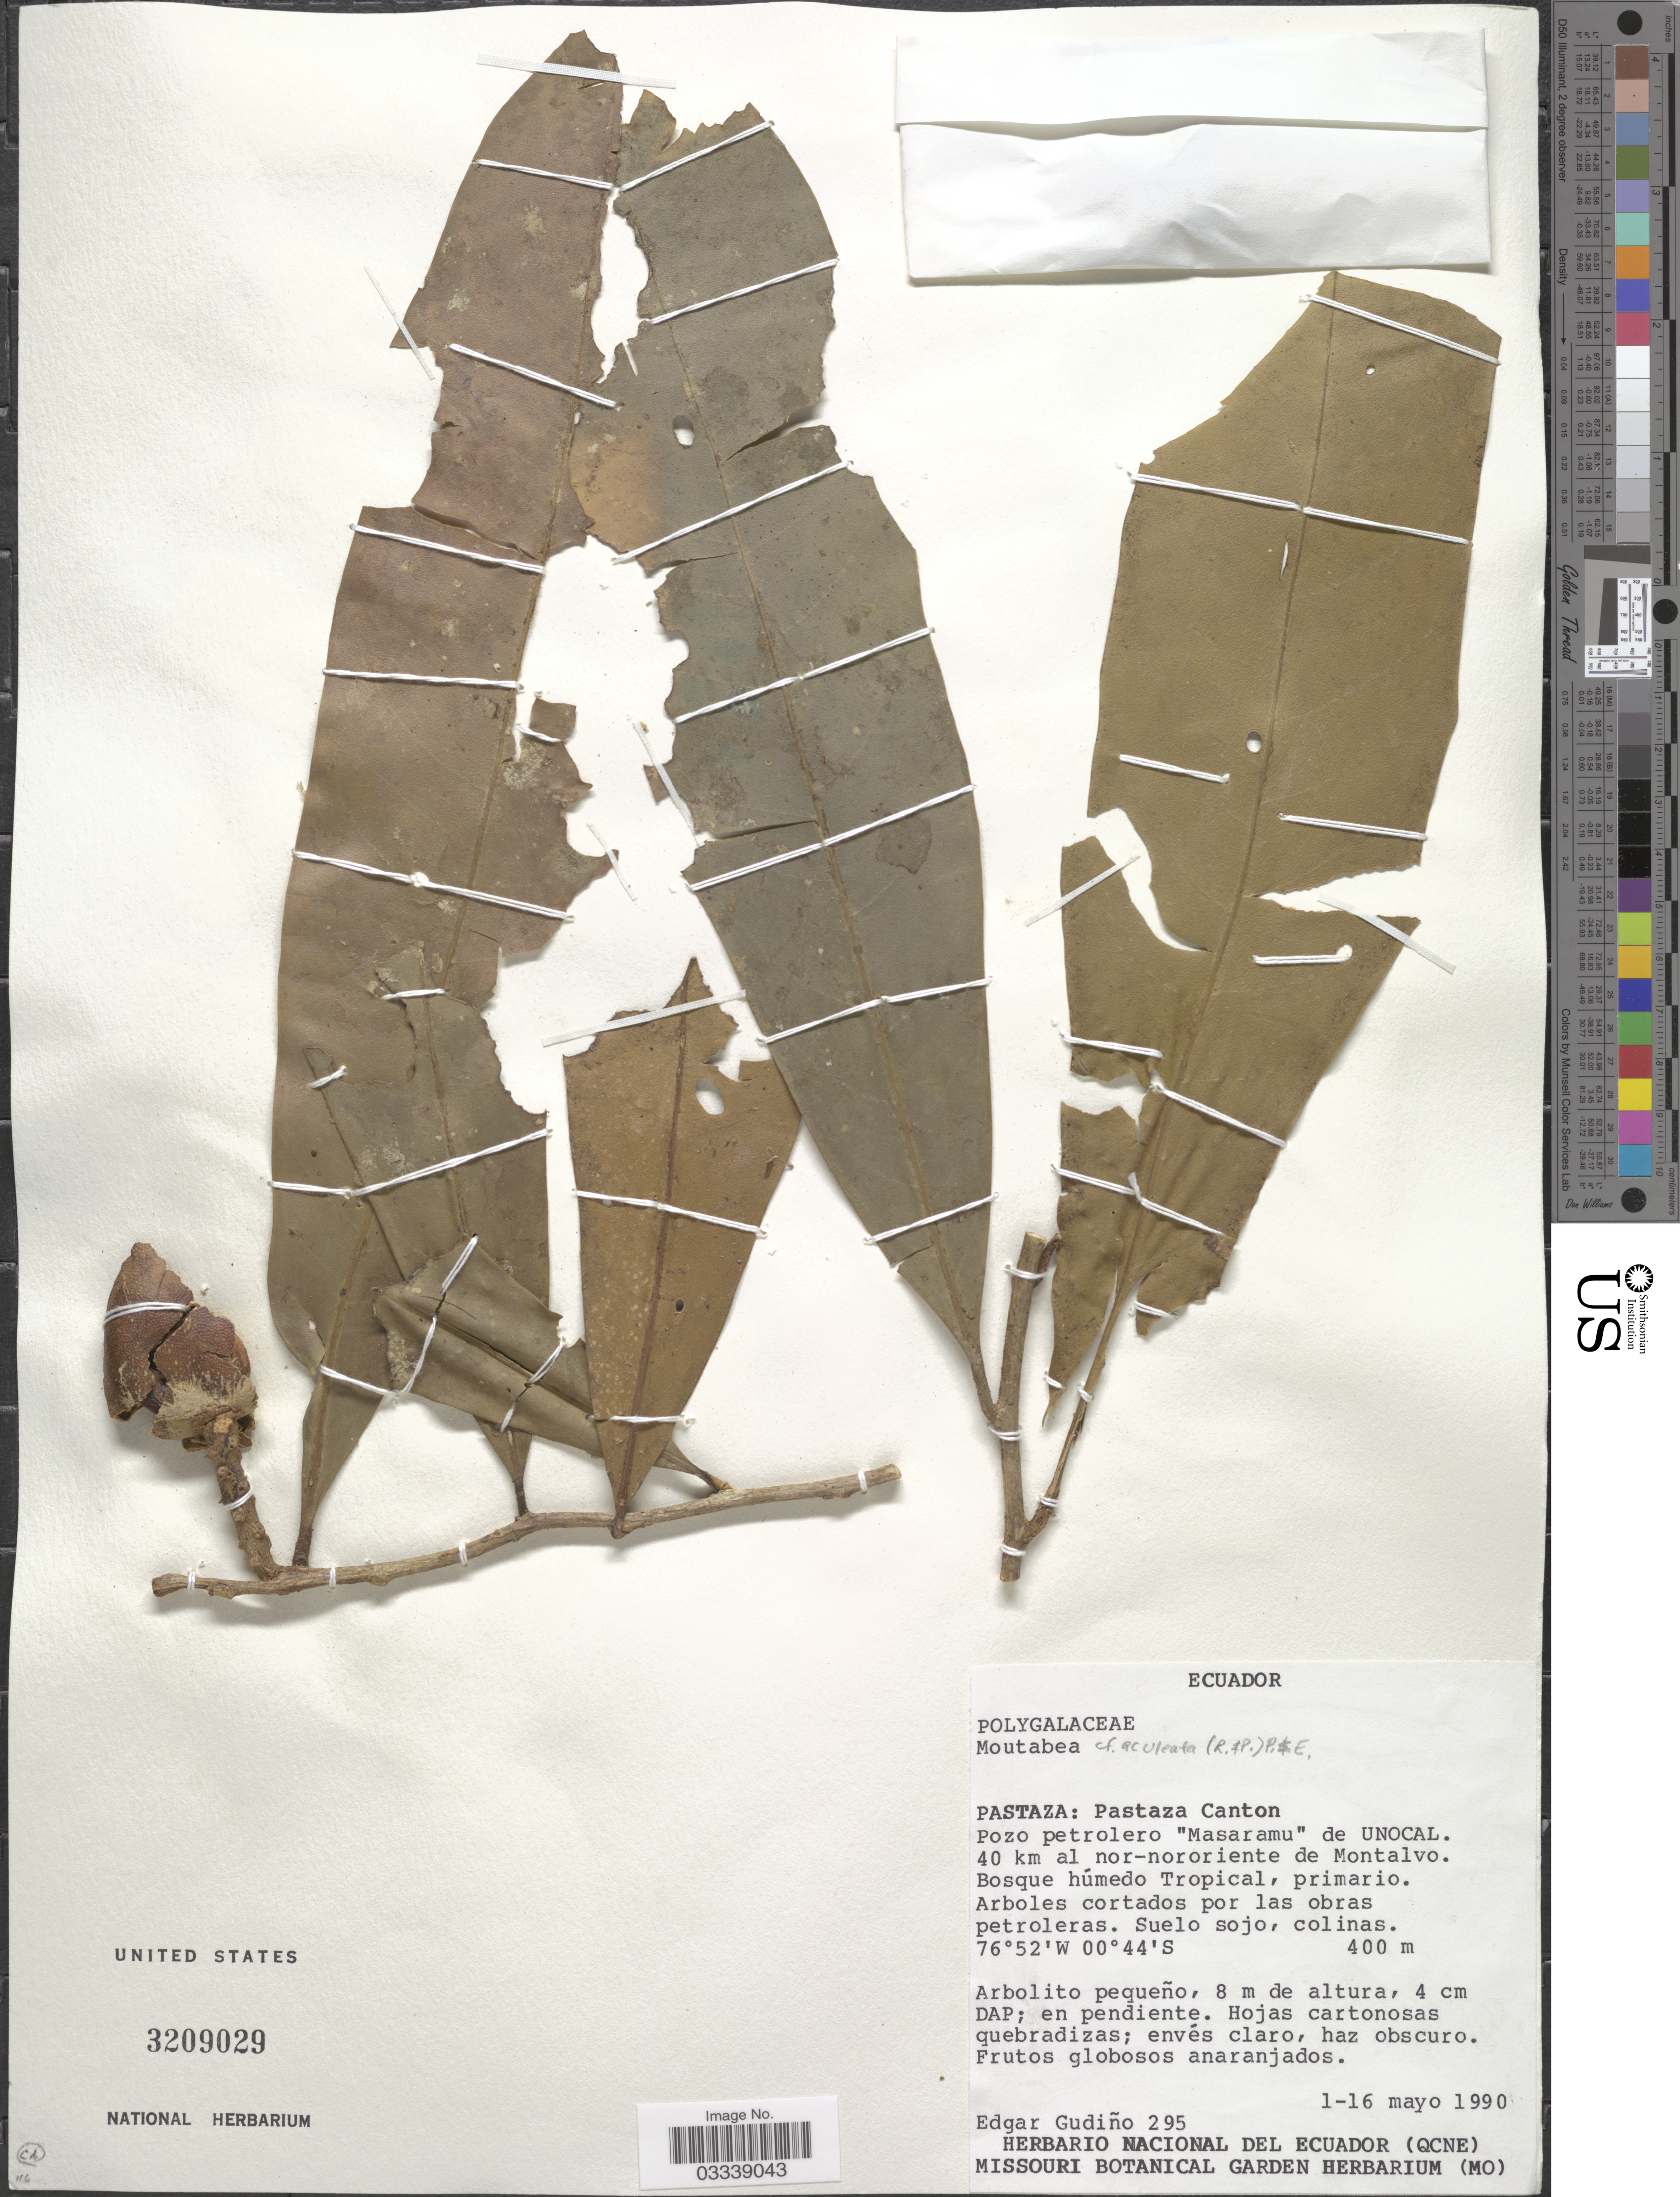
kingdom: Plantae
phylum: Tracheophyta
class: Magnoliopsida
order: Fabales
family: Polygalaceae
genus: Moutabea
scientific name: Moutabea aculeata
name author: Ruiz & Pav.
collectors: E. Gudiño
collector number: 295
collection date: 1990-05-01/1990-05-16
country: Ecuador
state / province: Pastaza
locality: Pastaza Canton. Pozo petrolero "Masaramu" de UNOCAL. 40 km al nor-nororiente de Montalvo. Bosque húmedo Tropical, primario.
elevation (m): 400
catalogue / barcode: US 3209029